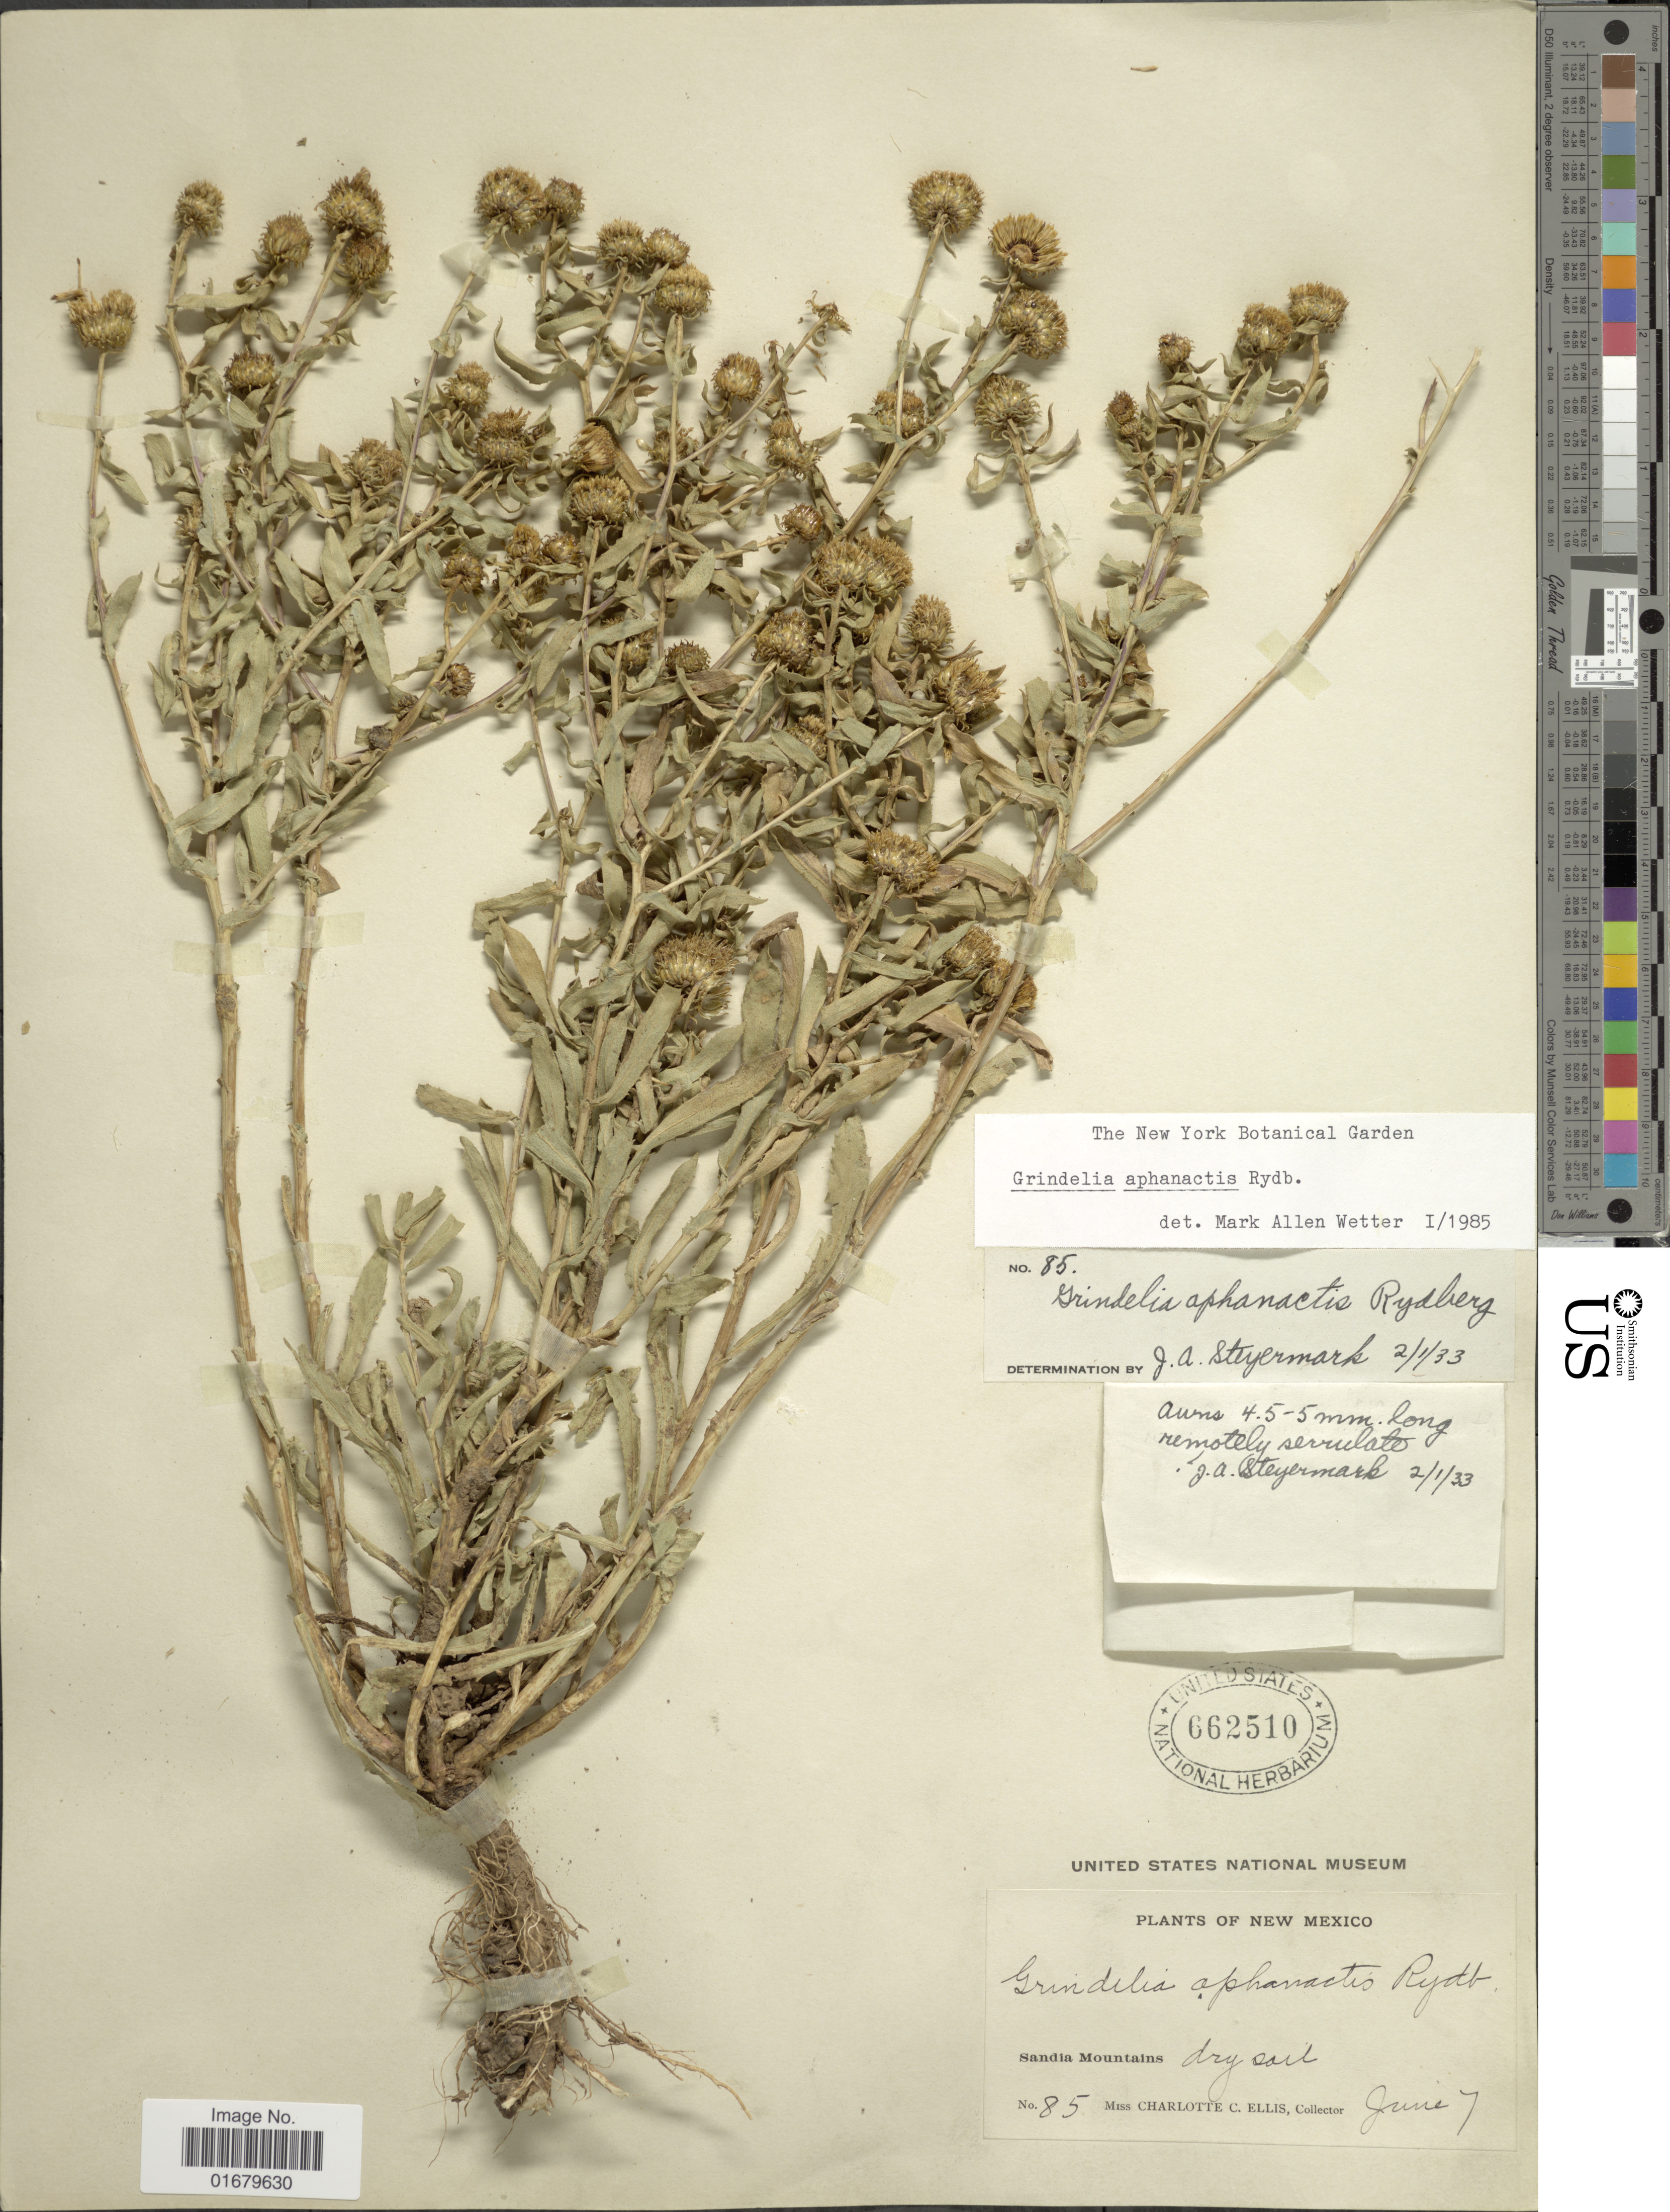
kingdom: Plantae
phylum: Tracheophyta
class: Magnoliopsida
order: Asterales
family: Asteraceae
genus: Grindelia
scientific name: Grindelia aphanactis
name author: Rydb.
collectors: C. C. Ellis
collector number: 85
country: United States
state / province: New Mexico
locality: Sandia Mountains.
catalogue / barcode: US 662510